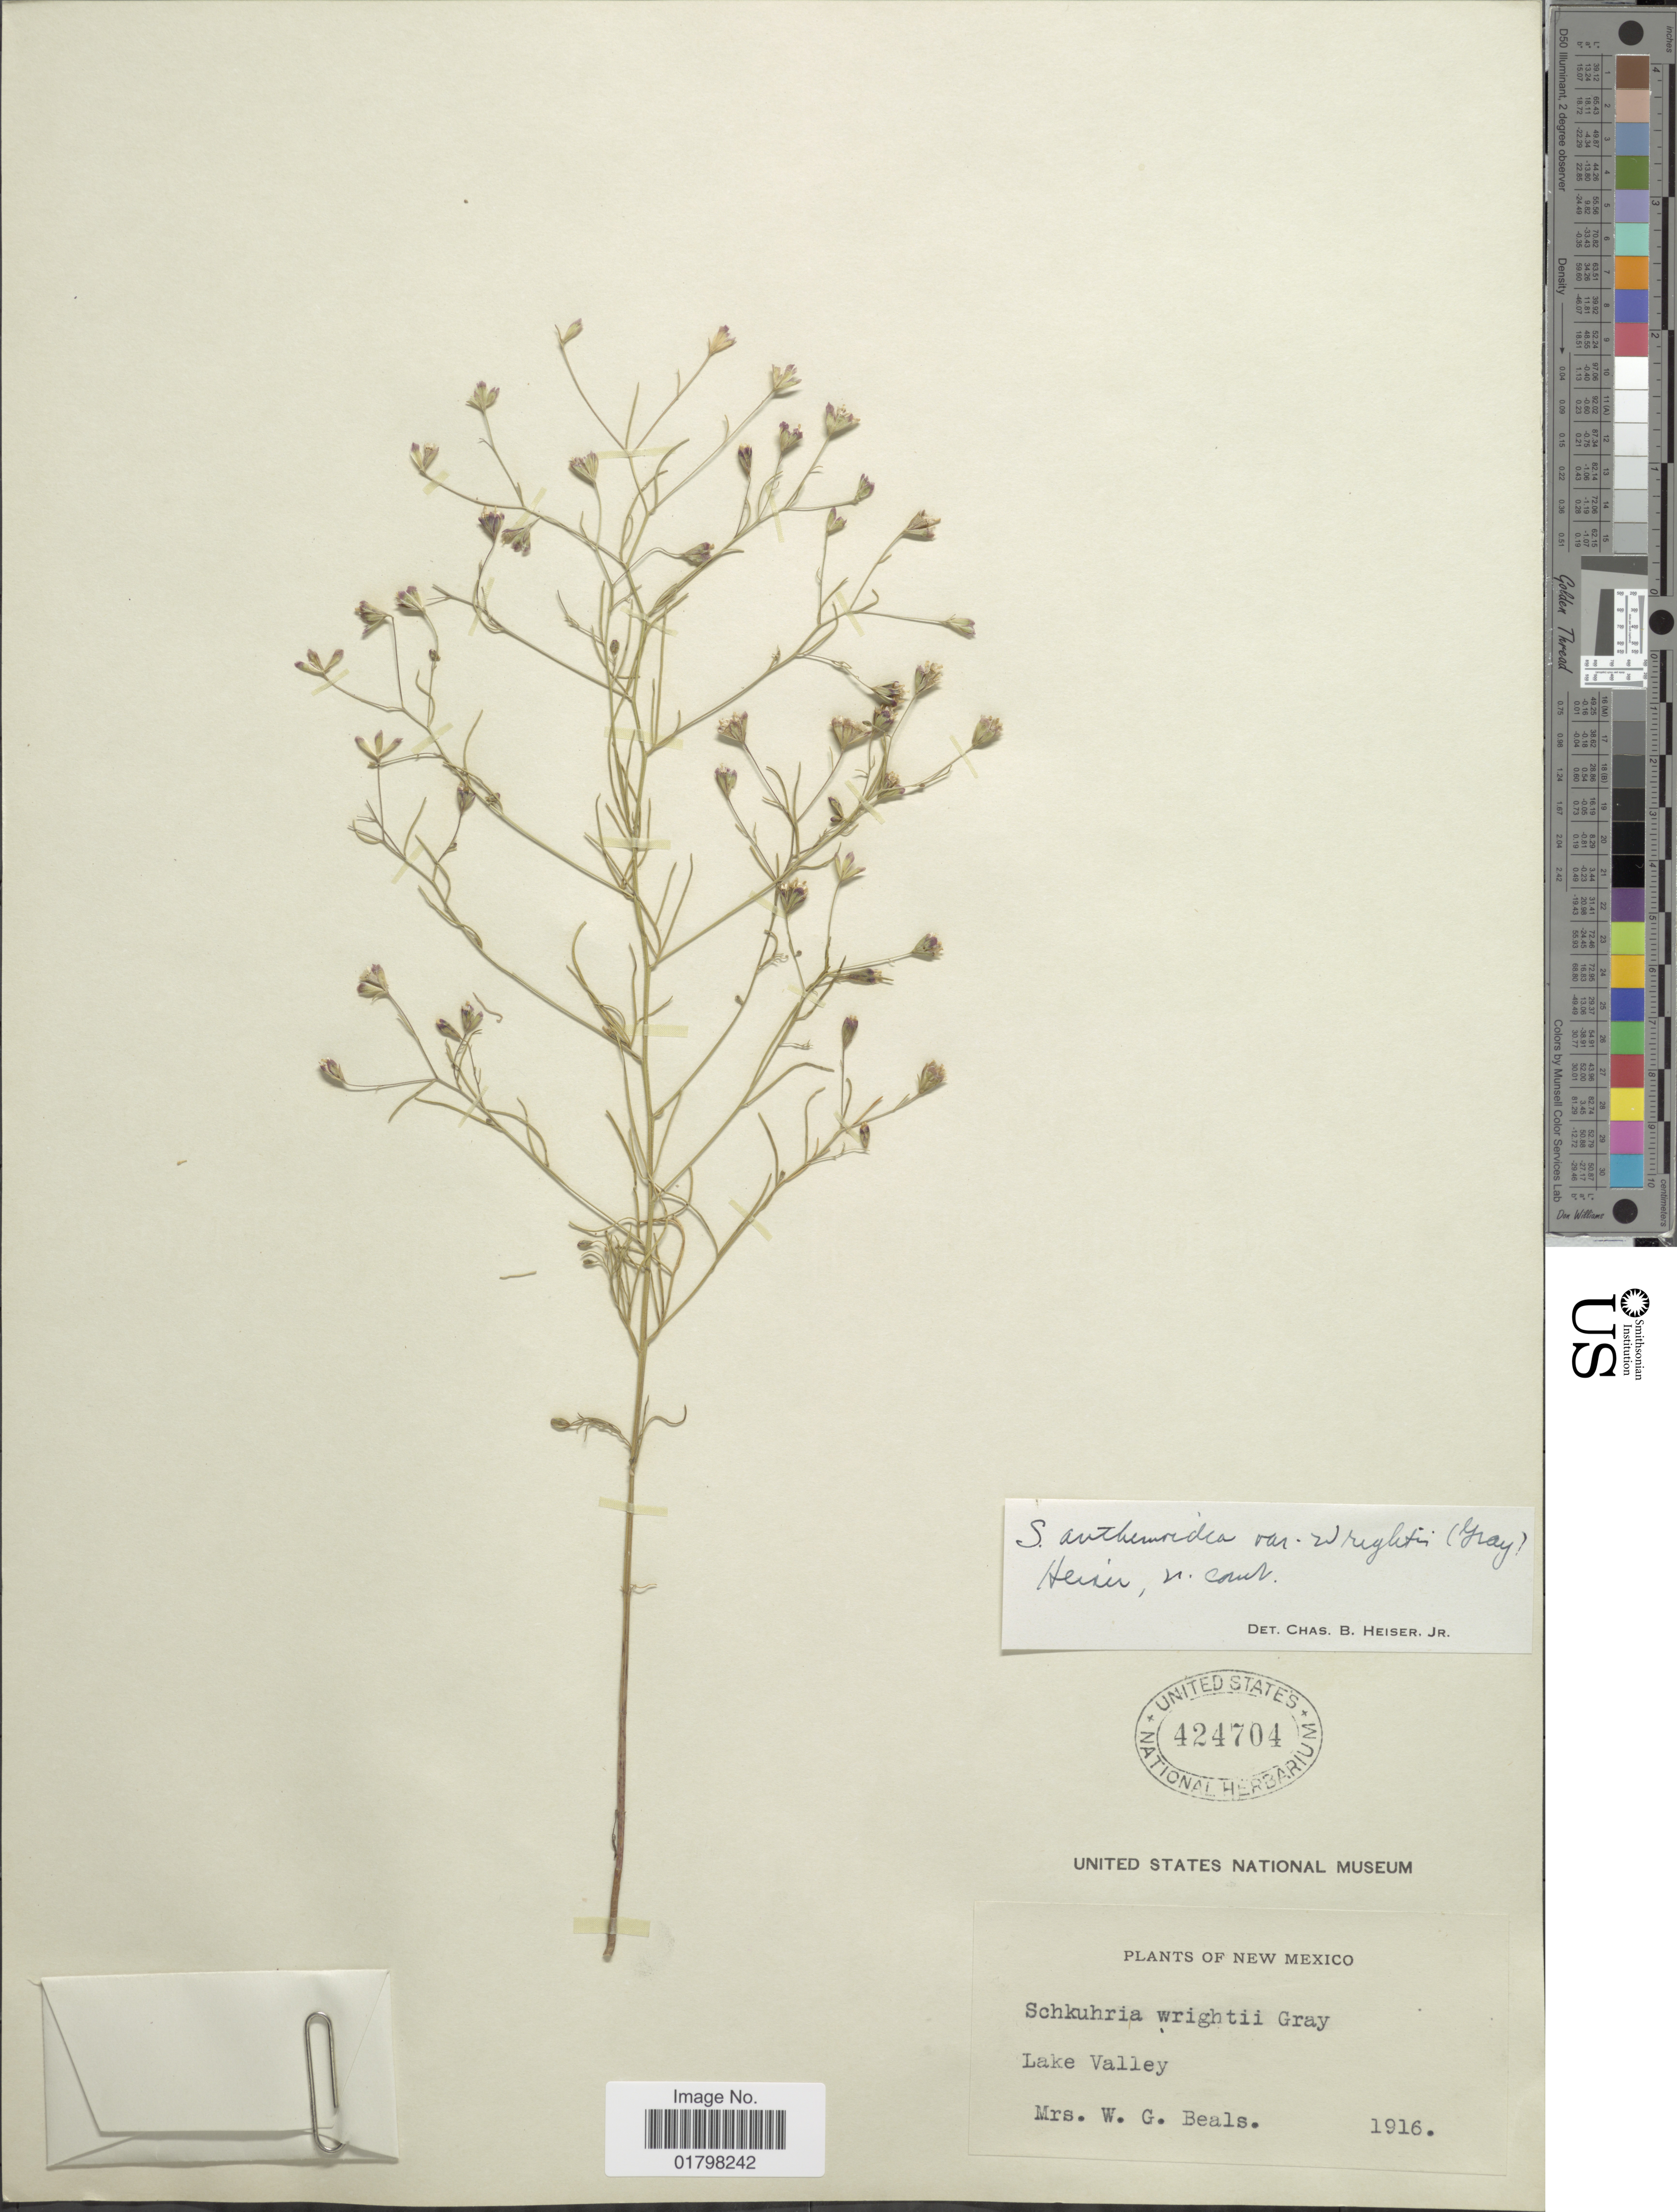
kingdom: Plantae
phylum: Tracheophyta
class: Magnoliopsida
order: Asterales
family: Asteraceae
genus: Schkuhria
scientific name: Schkuhria wislizeni var. wrightii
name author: (A. Gray) S.F. Blake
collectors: Mrs. W. G. Beals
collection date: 1916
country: United States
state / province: New Mexico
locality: Lake Valley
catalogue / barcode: US 424704